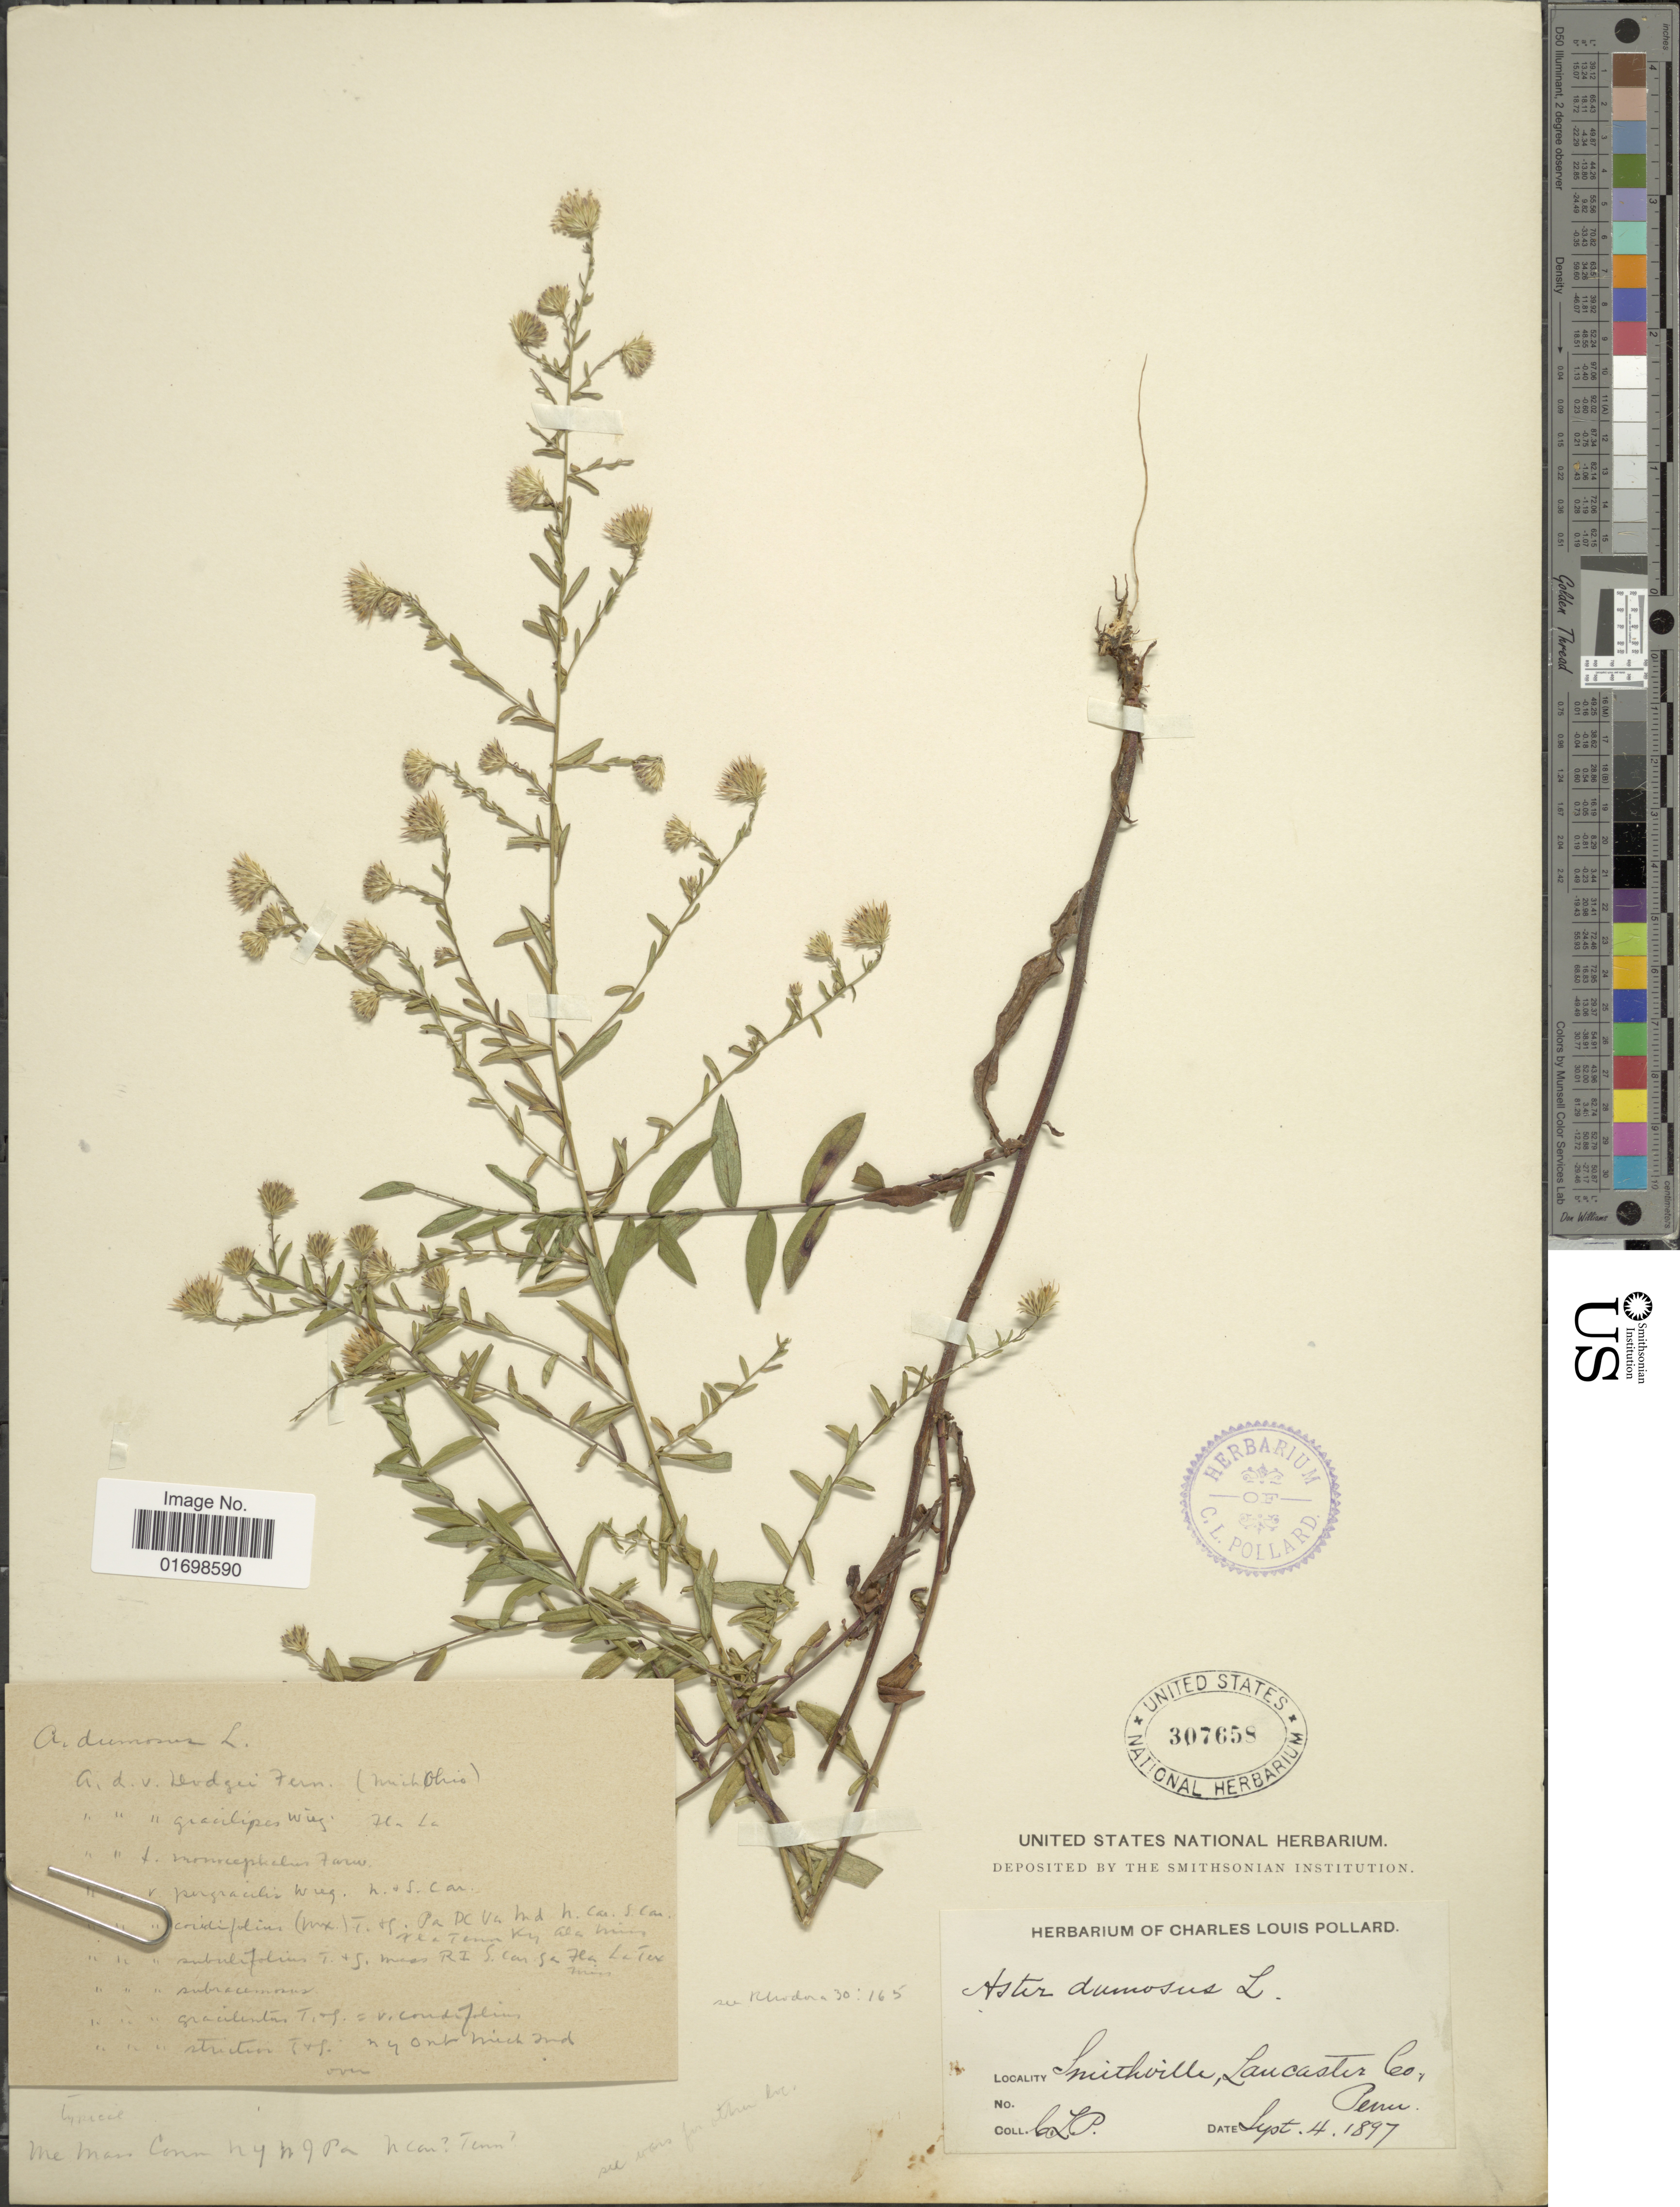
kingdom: Plantae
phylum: Tracheophyta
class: Magnoliopsida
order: Asterales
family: Asteraceae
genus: Symphyotrichum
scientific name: Symphyotrichum dumosum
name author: (L.) G.L. Nesom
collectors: C. L. Pollard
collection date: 1897-09-04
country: United States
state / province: Pennsylvania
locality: Smithville, Lancaster Co, Penn.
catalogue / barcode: US 307658